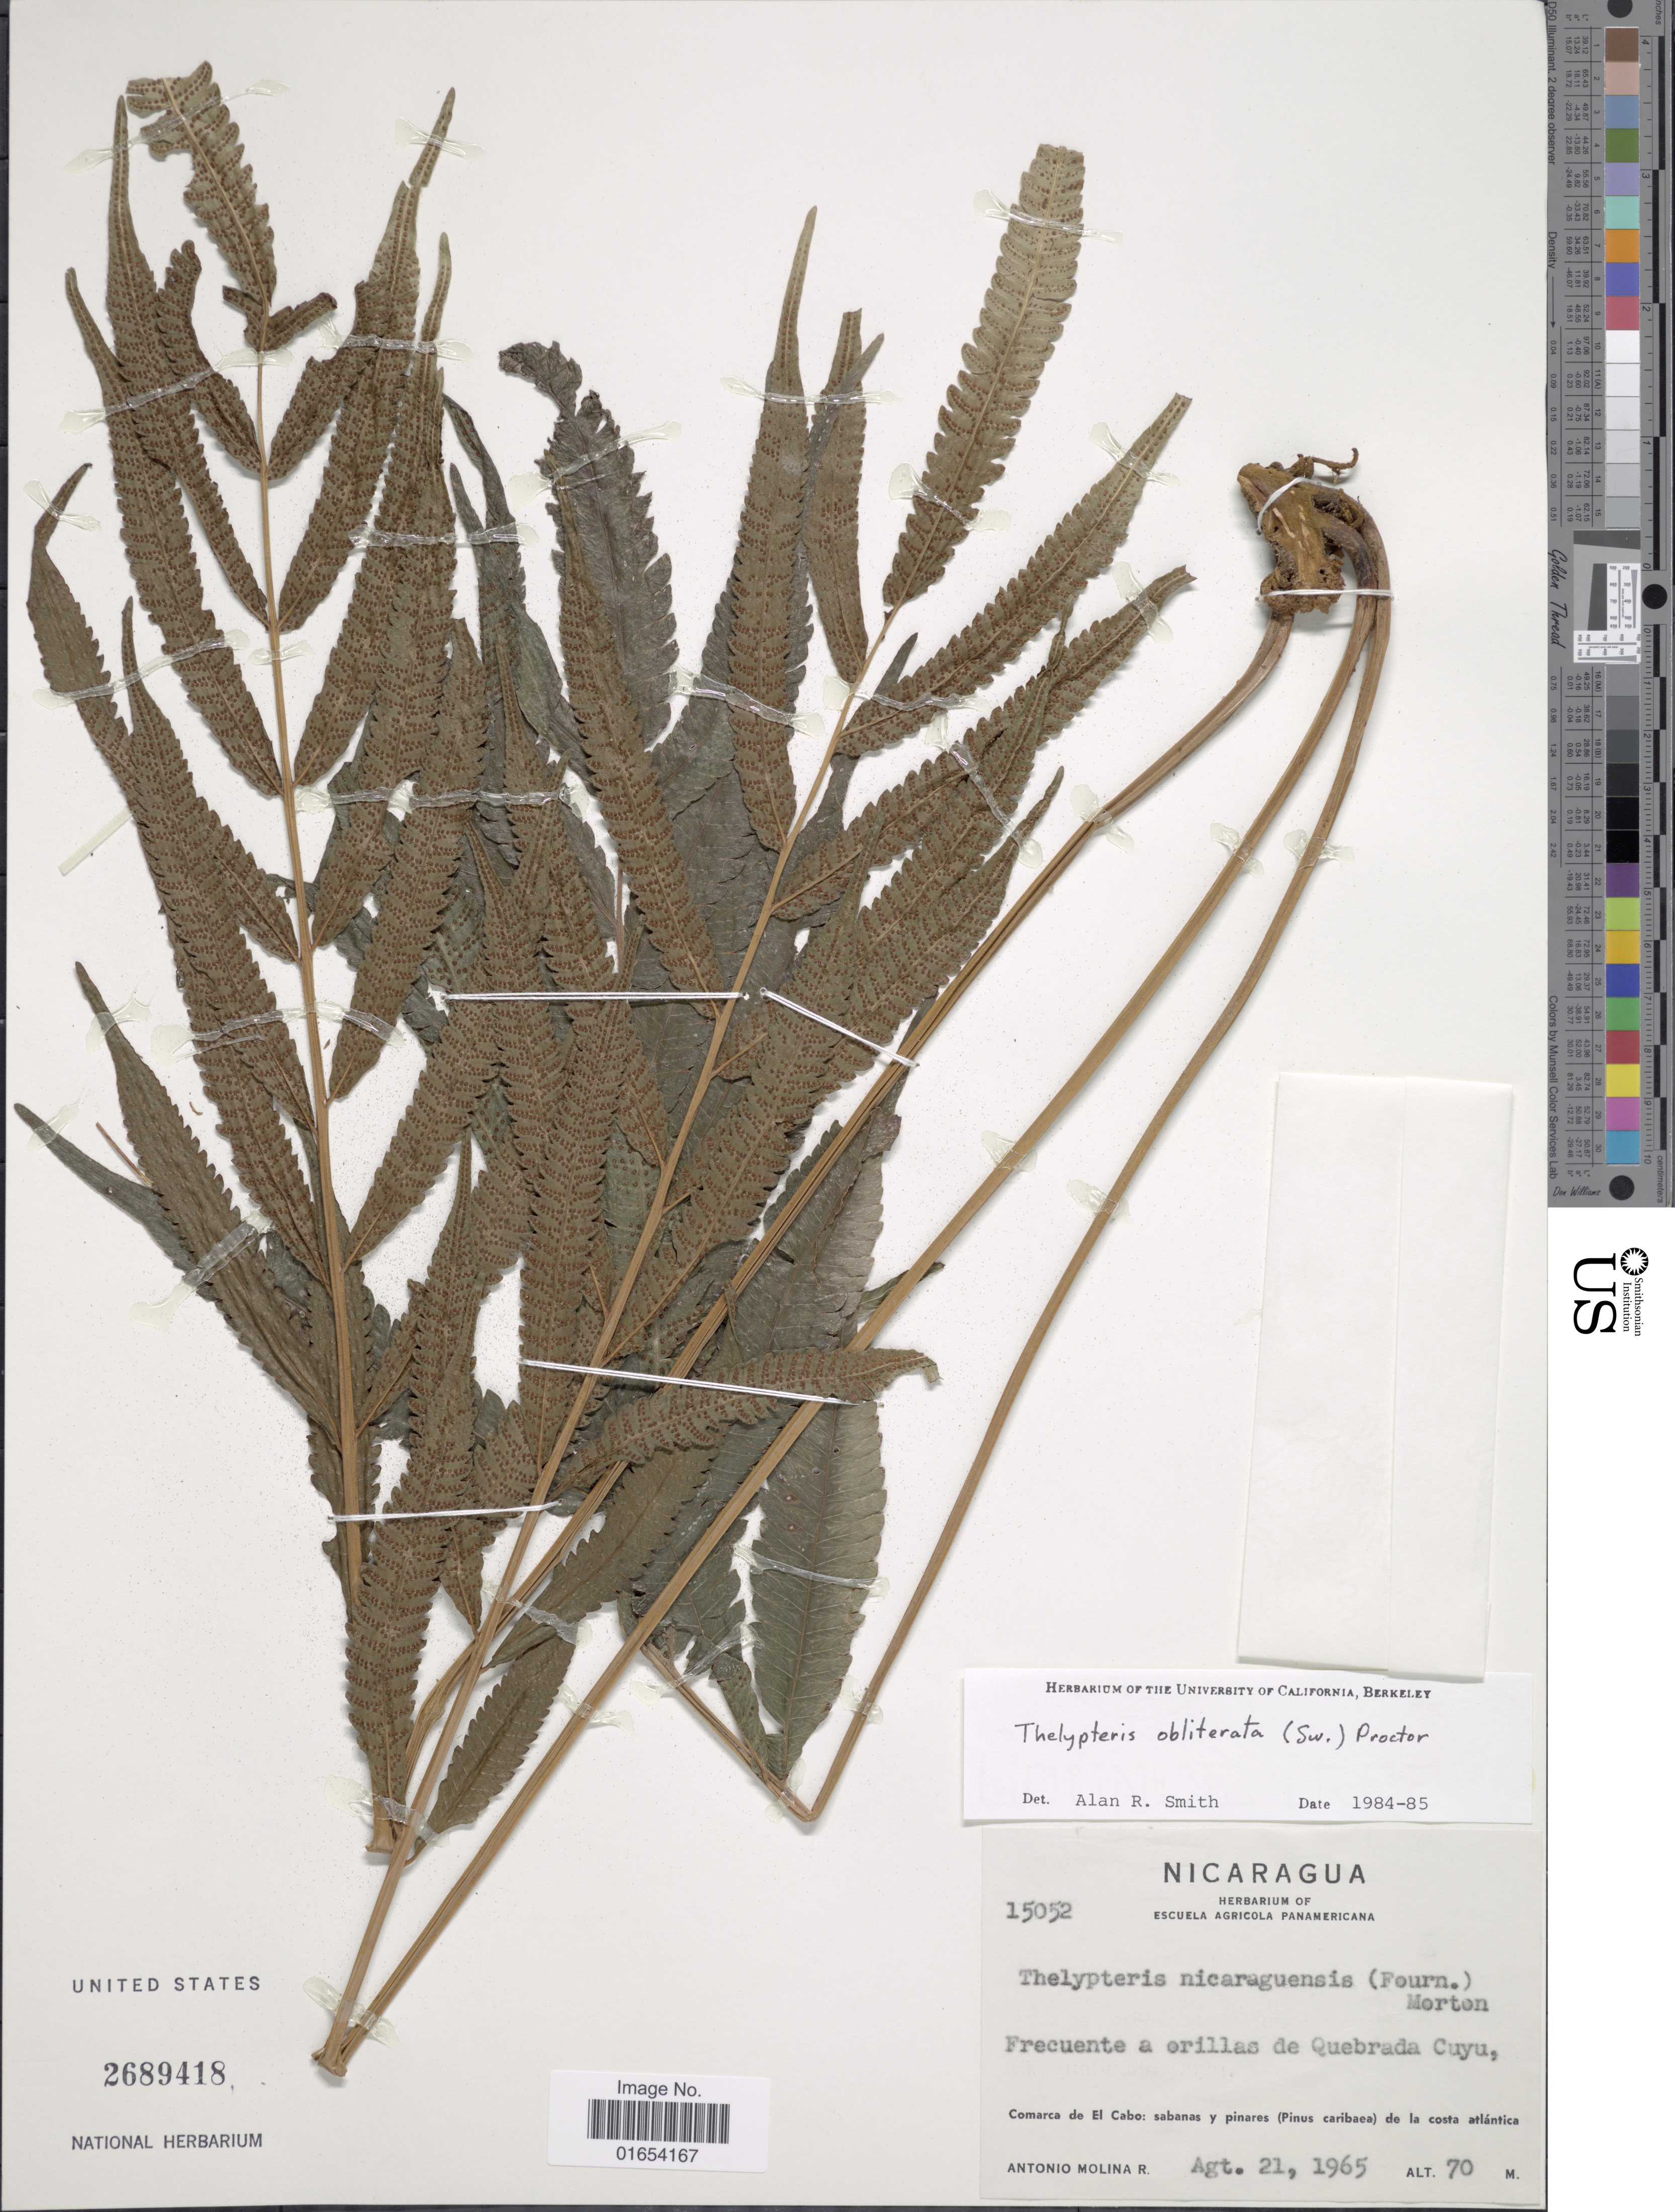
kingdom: Plantae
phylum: Tracheophyta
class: Polypodiopsida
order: Polypodiales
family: Thelypteridaceae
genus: Goniopteris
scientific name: Goniopteris obliterata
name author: (Sw.) C. Presl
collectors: A. Molina R.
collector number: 15052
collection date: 1965-08-21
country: Nicaragua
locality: Frecuente a orillas de Quebrada Cuyu, Comarco de El Cabo: sabanas y pinares (Pinus caribaea) de la costa atlantica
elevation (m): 70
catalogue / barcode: US 2689418